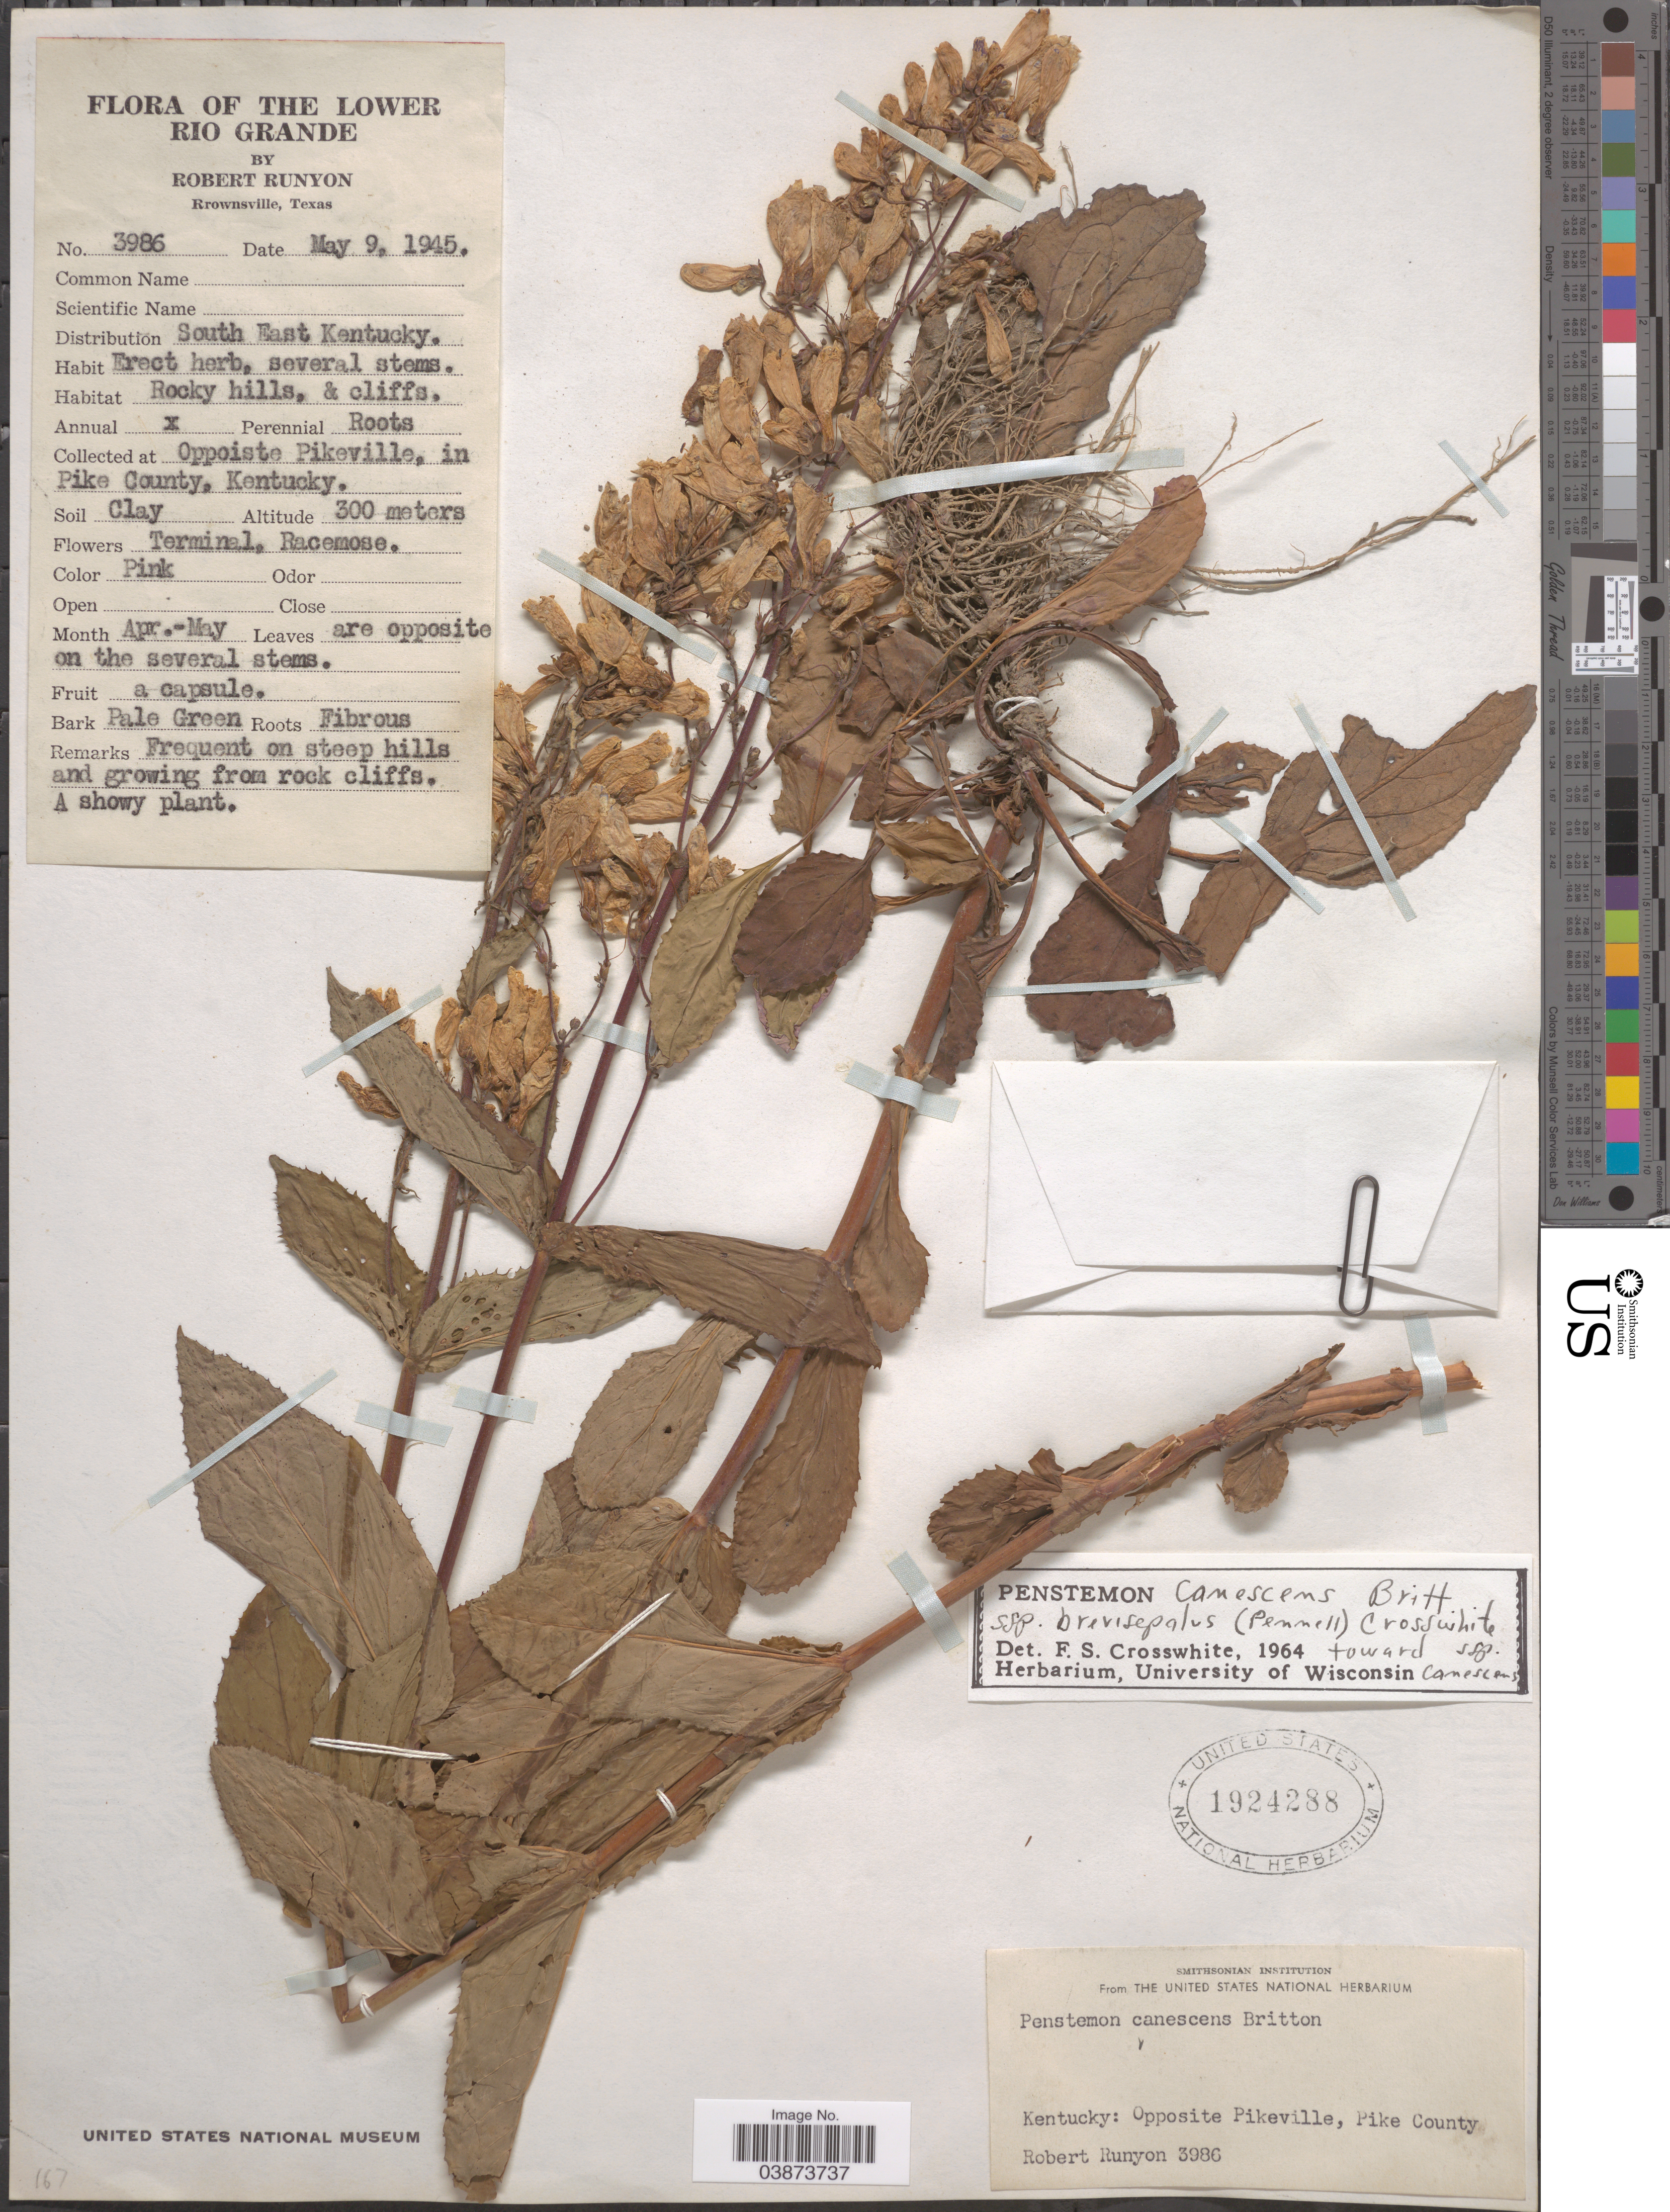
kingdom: Plantae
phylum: Tracheophyta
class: Magnoliopsida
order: Lamiales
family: Plantaginaceae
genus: Penstemon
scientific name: Penstemon brevisepalus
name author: Pennell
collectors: R. Runyon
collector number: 3986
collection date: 1945-05-09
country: United States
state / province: Kentucky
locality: Opposite Pikeville, Pike County. The Lower Rio Grande. South East Kentucky.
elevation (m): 300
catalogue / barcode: US 1924288